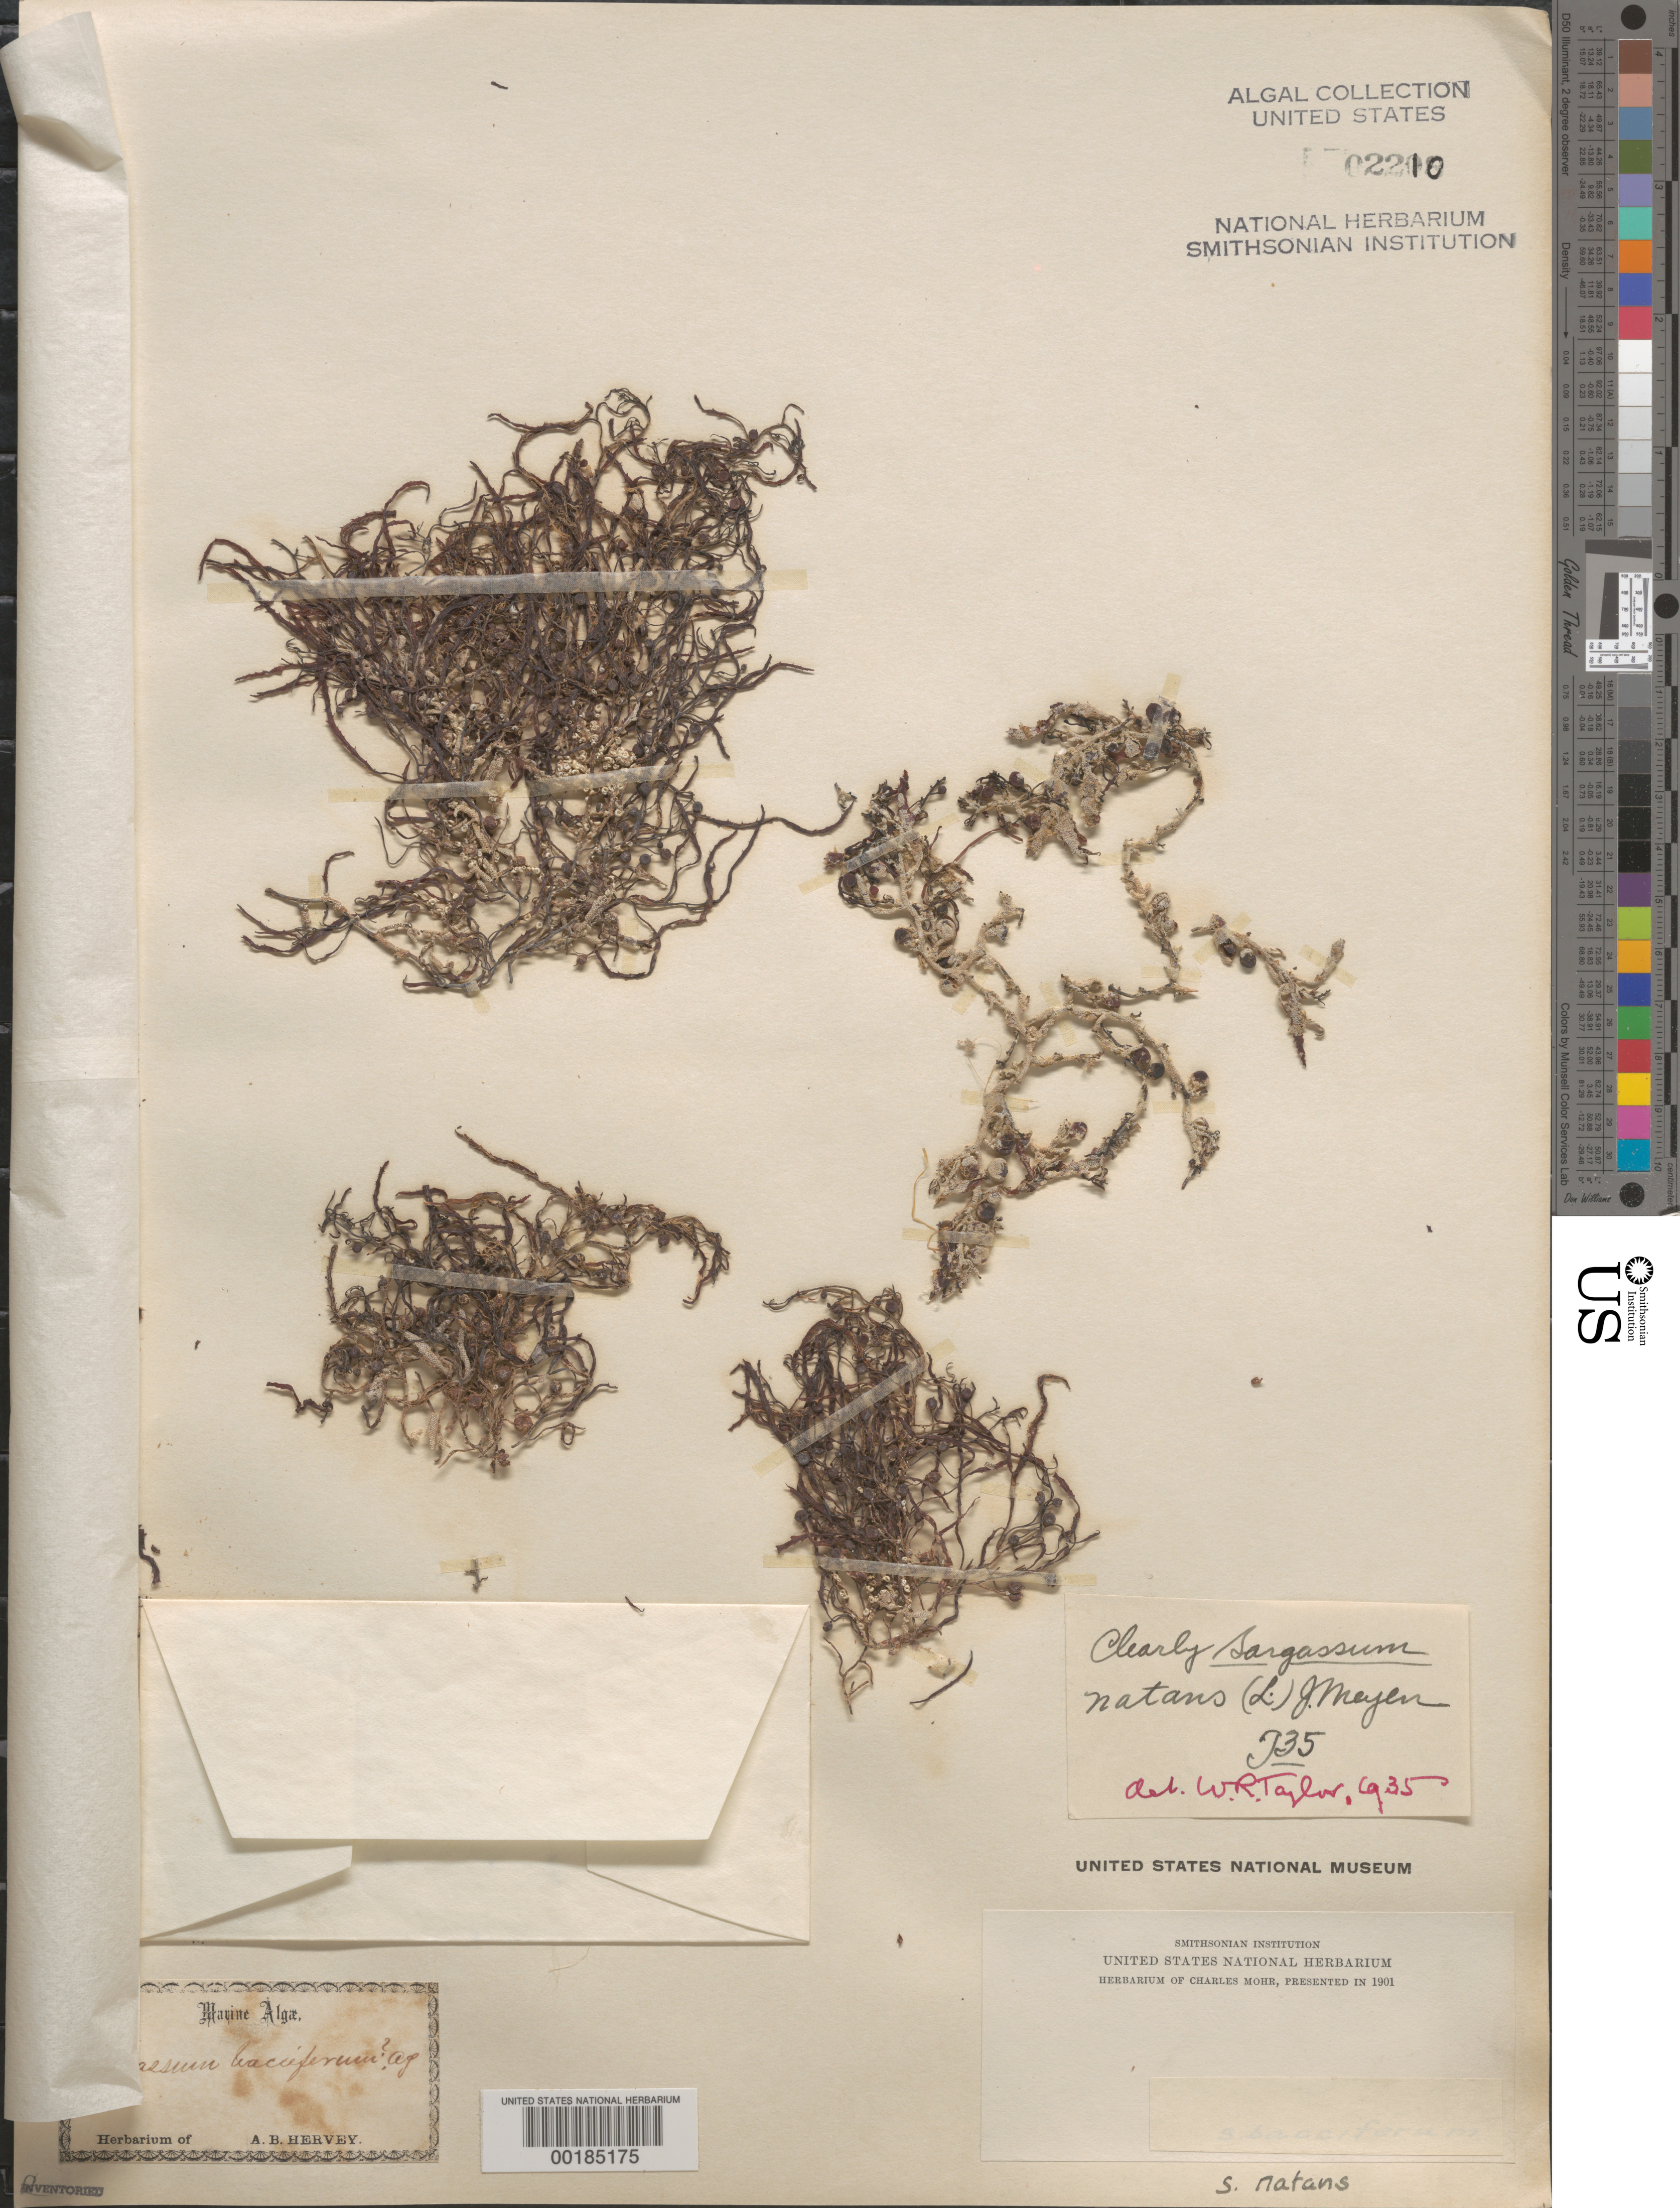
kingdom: Chromista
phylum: Ochrophyta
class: Phaeophyceae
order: Fucales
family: Sargassaceae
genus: Sargassum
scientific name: Sargassum natans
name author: (L.) Gaillon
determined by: Taylor, William R.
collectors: A. Hervey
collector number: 4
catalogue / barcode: US 2210